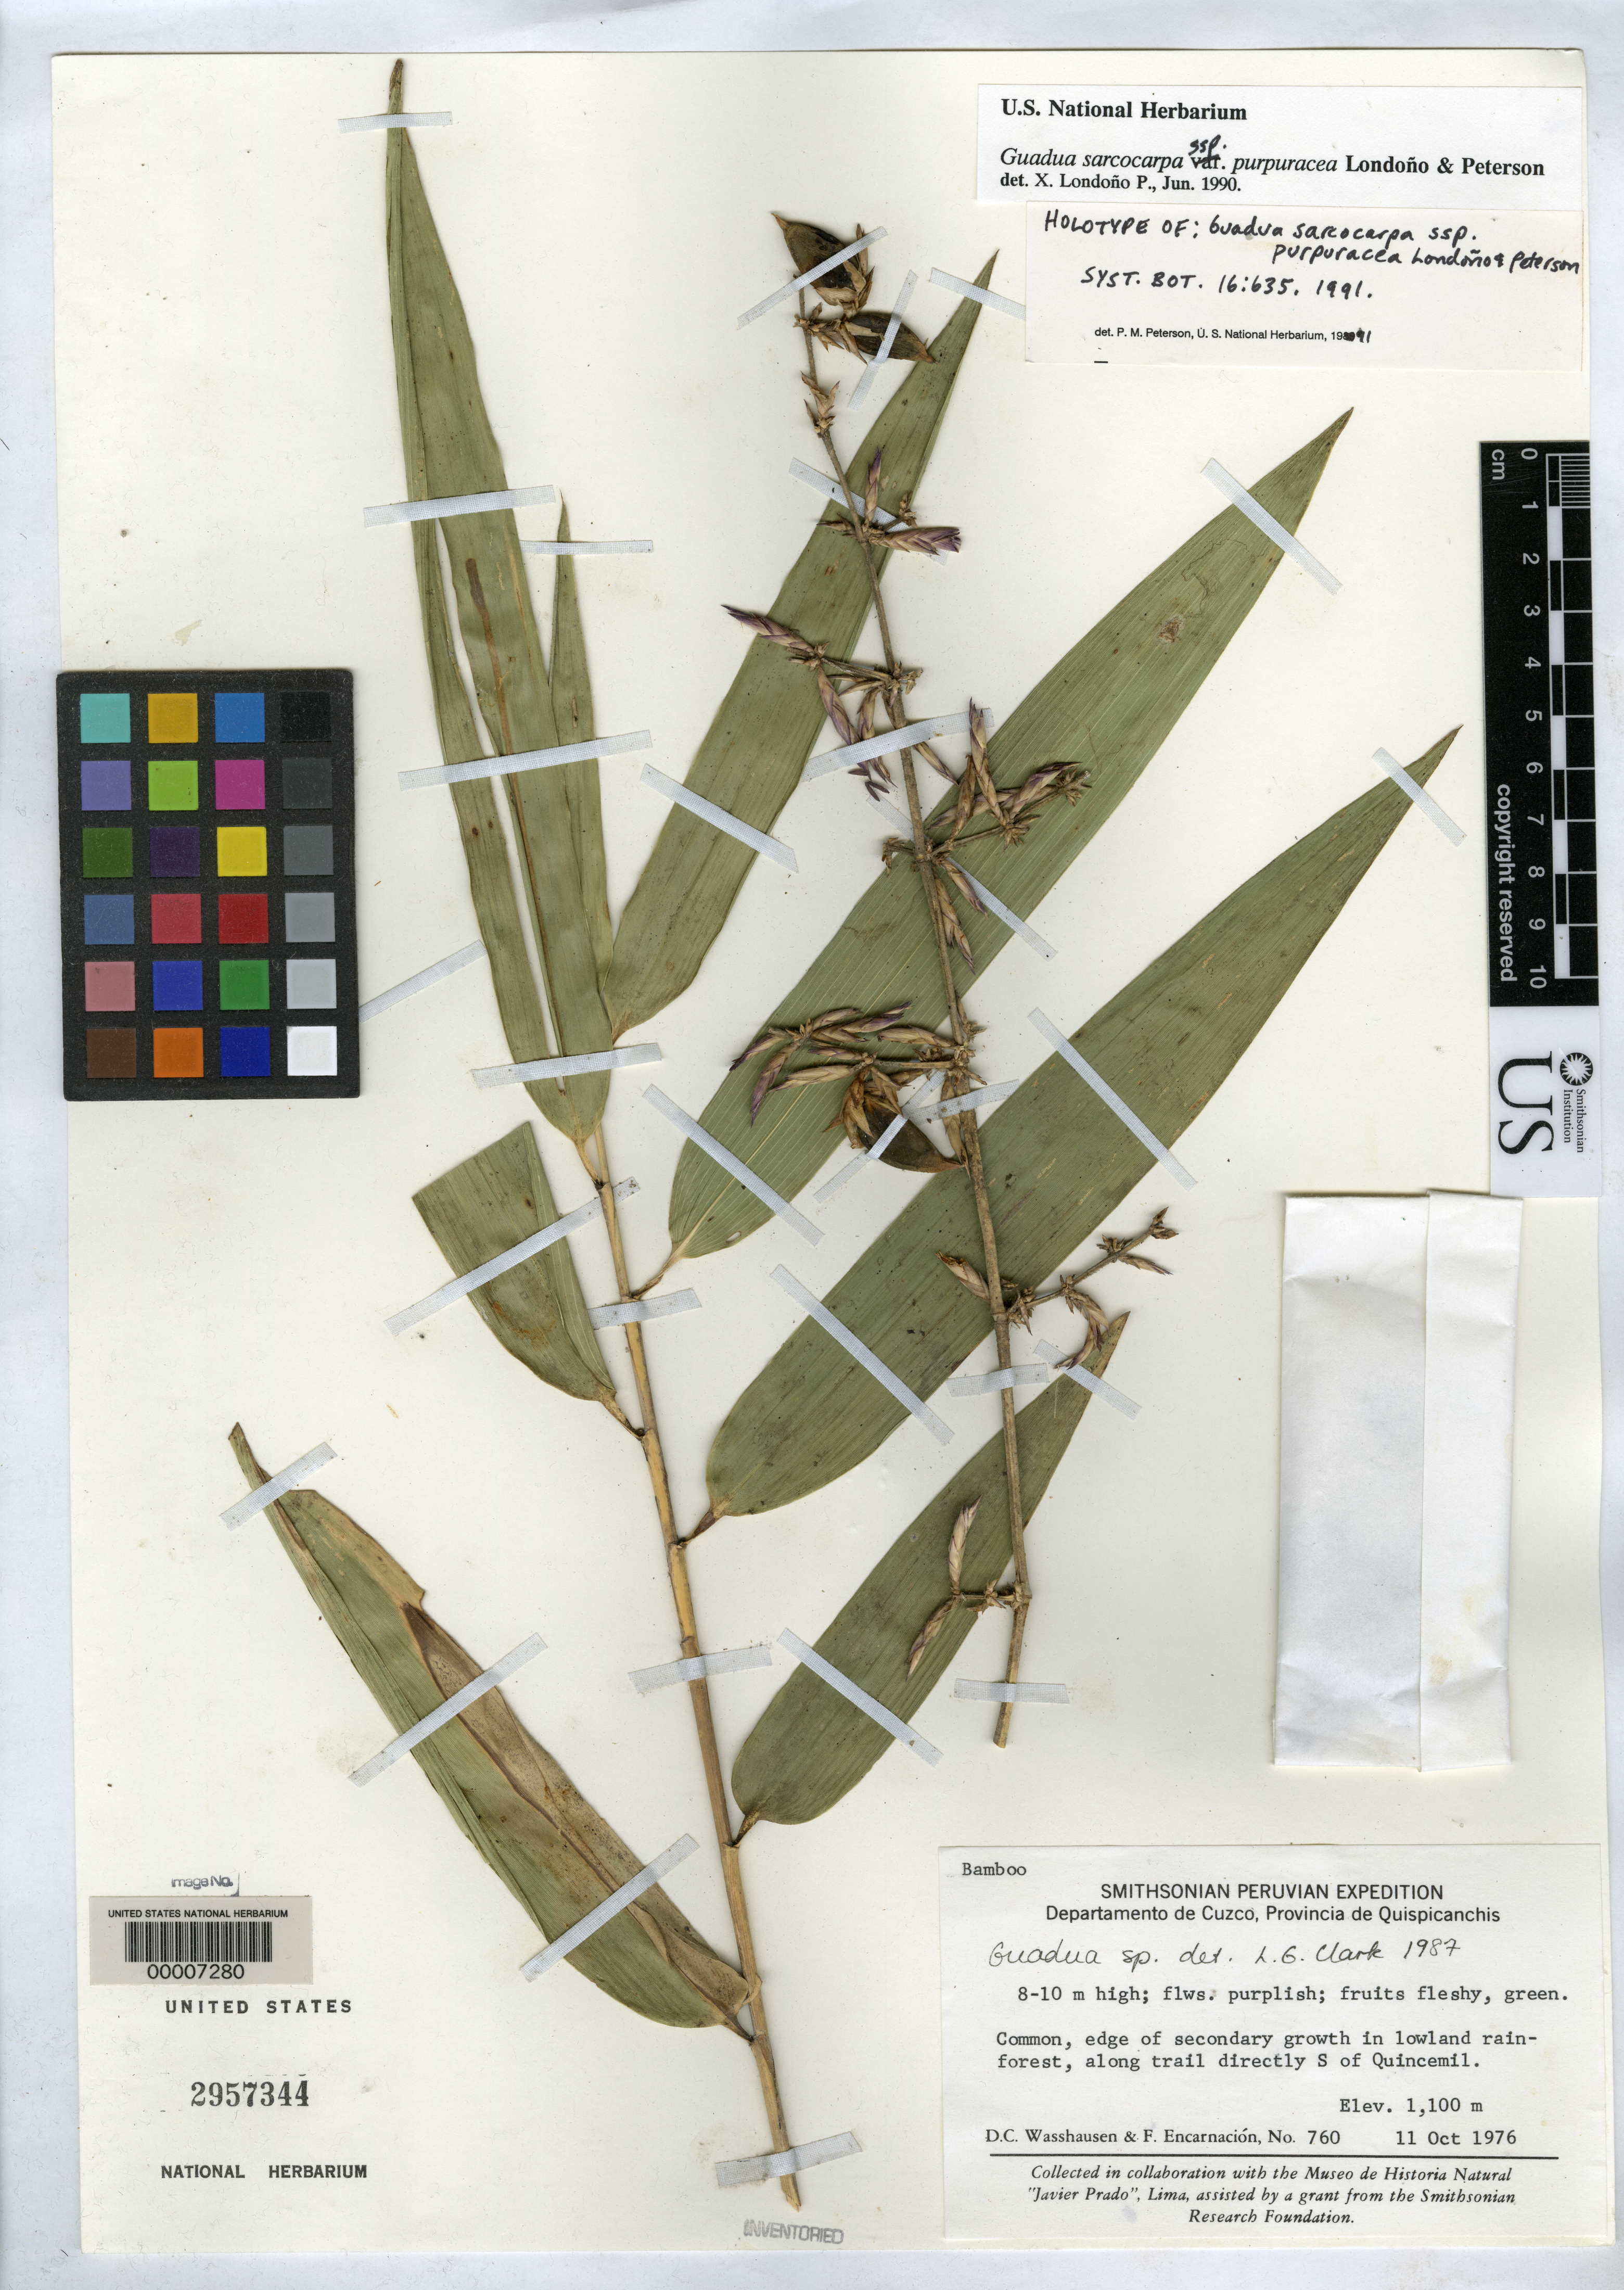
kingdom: Plantae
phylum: Tracheophyta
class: Liliopsida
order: Poales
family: Poaceae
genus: Guadua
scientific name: Guadua sarcocarpa subsp. purpuracea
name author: Londoño & P.M. Peterson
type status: Holotype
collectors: D. C. Wasshausen & F. Encarnación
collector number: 760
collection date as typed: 11 Oct 1976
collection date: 1976-10-11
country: Peru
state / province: Cusco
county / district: Quispicanchis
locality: along trail directly S of Quince Mil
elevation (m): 1100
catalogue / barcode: US 2957344